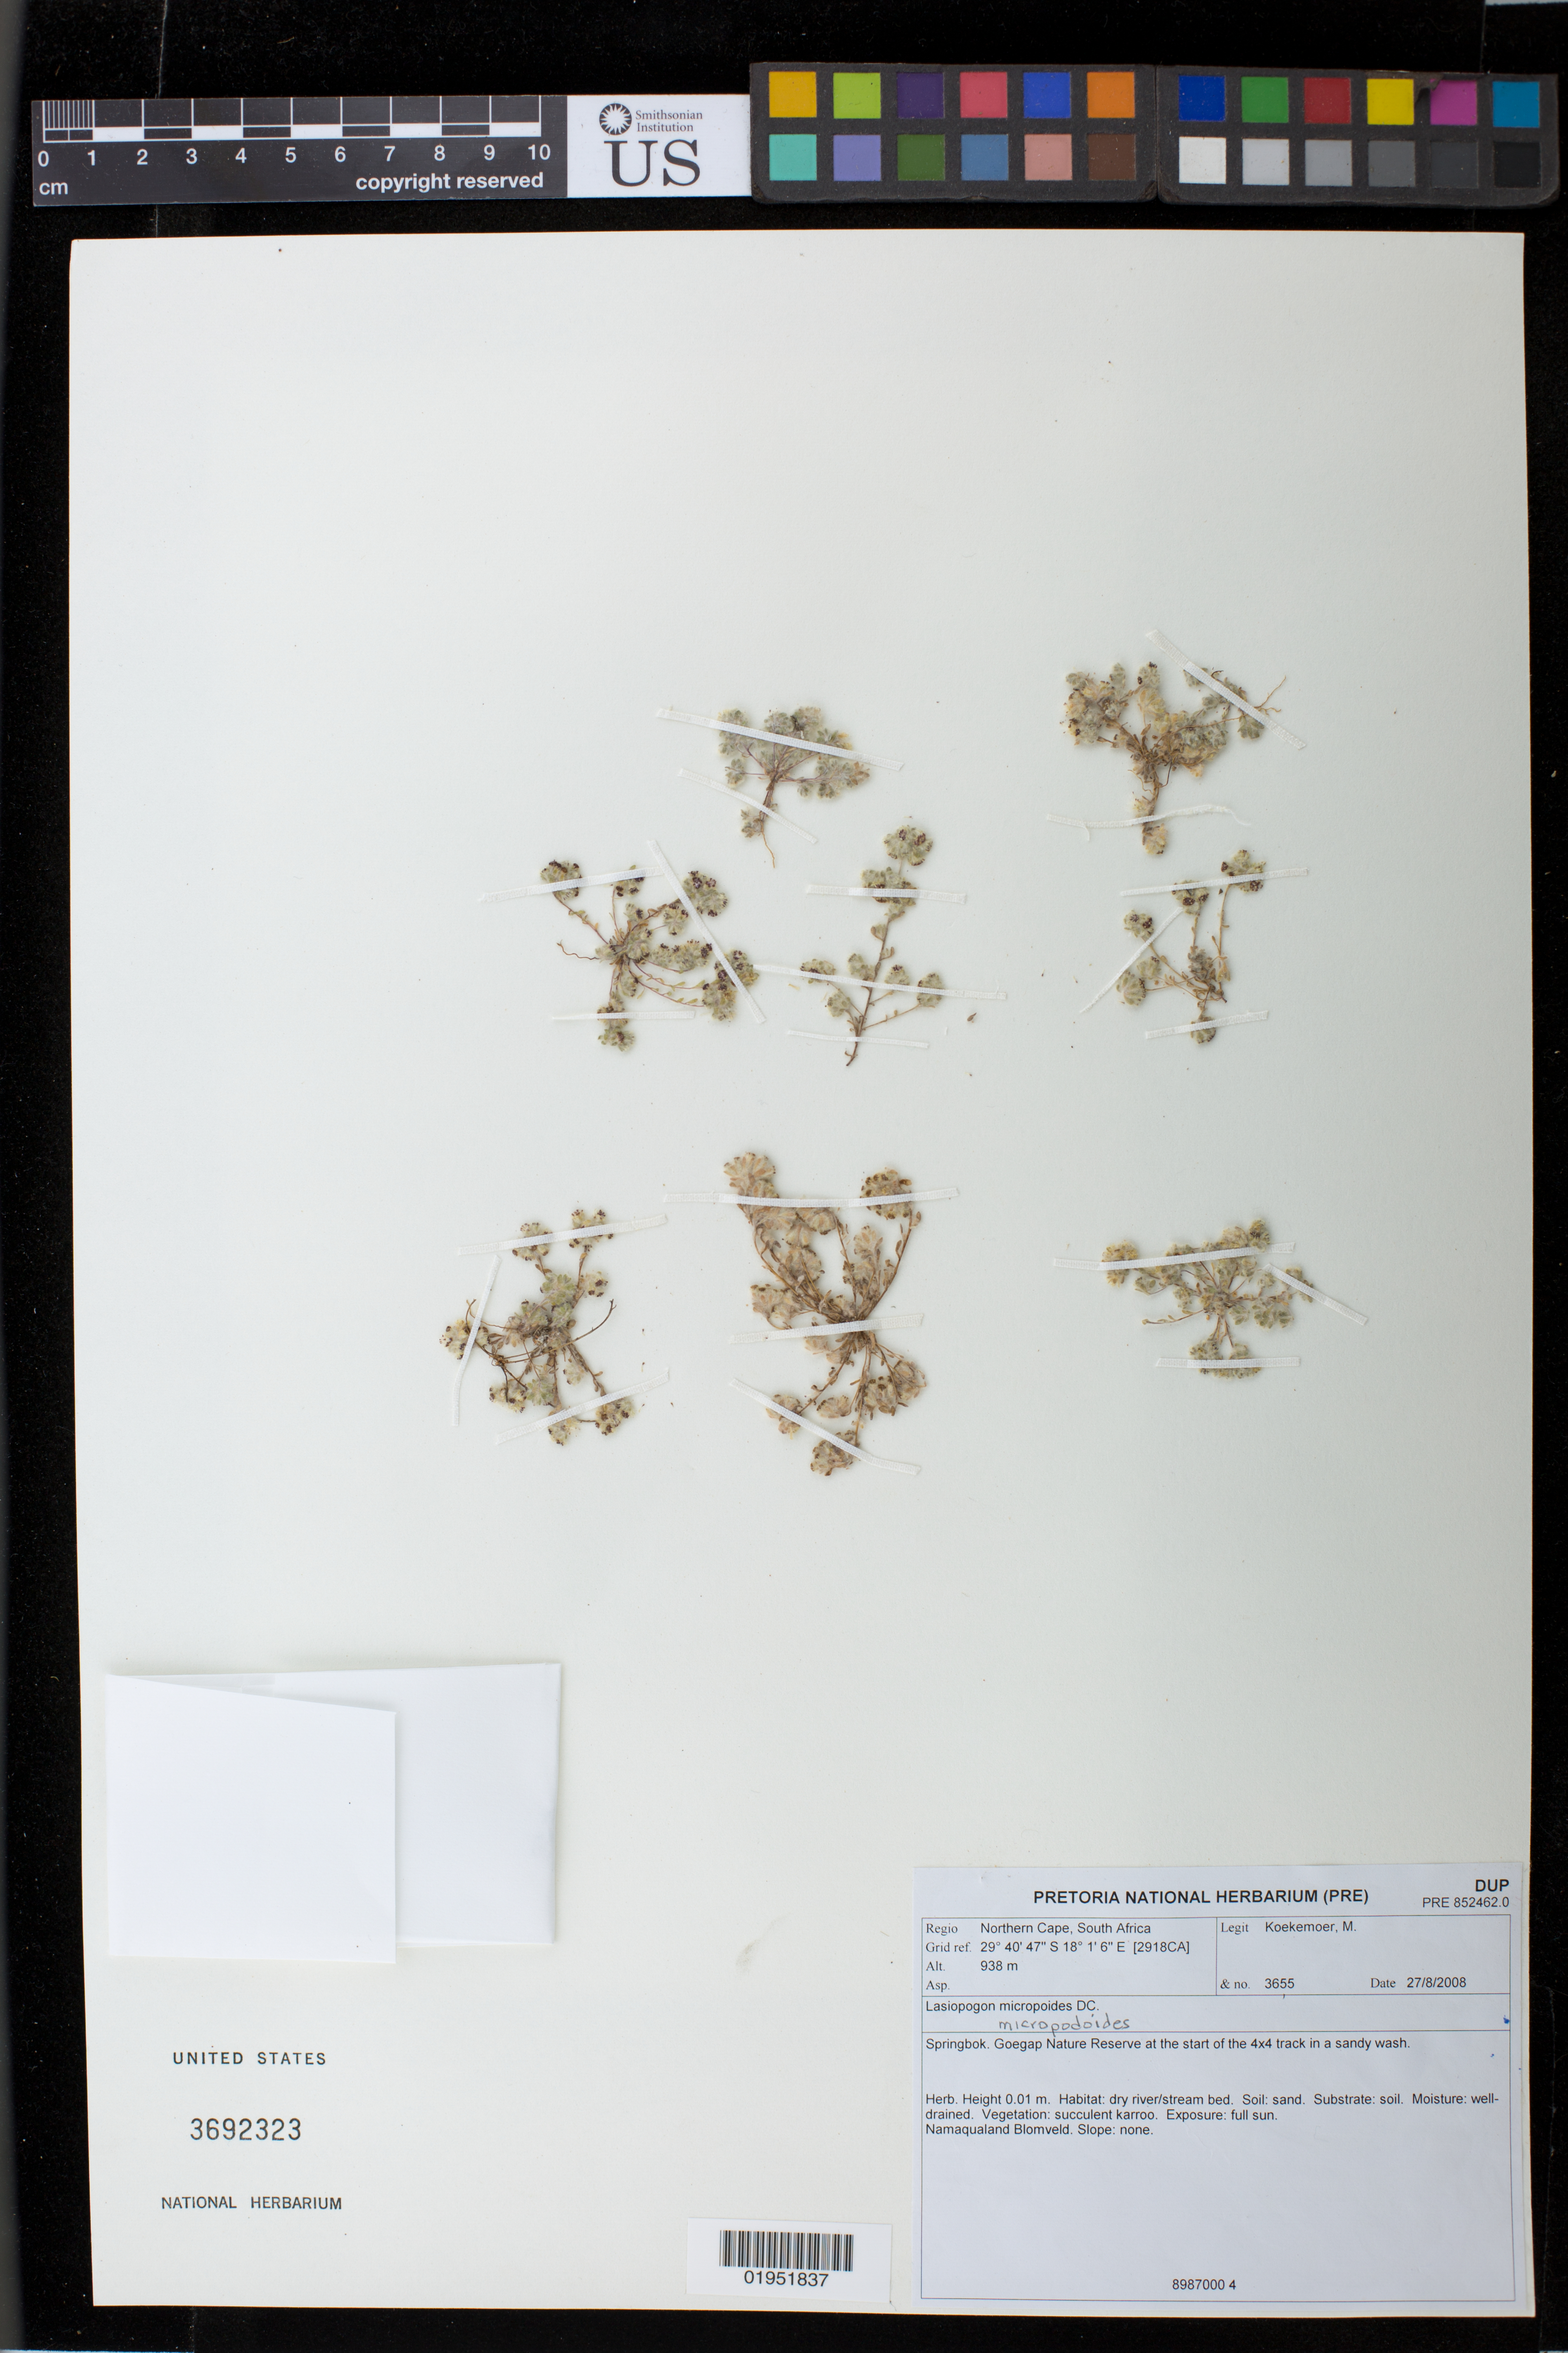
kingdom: Plantae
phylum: Tracheophyta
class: Magnoliopsida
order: Asterales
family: Asteraceae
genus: Lasiopogon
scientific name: Lasiopogon micropodoides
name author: DC.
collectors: M. Koekemoer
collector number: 3655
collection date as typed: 27 August 2008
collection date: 2008-08-27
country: South Africa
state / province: Northern Cape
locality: Springbok. Goegap Nature Reserve at the start of the 4x4 track in a sandy wash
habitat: Namaqualand Blomveld, full sun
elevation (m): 938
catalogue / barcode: US 3692323